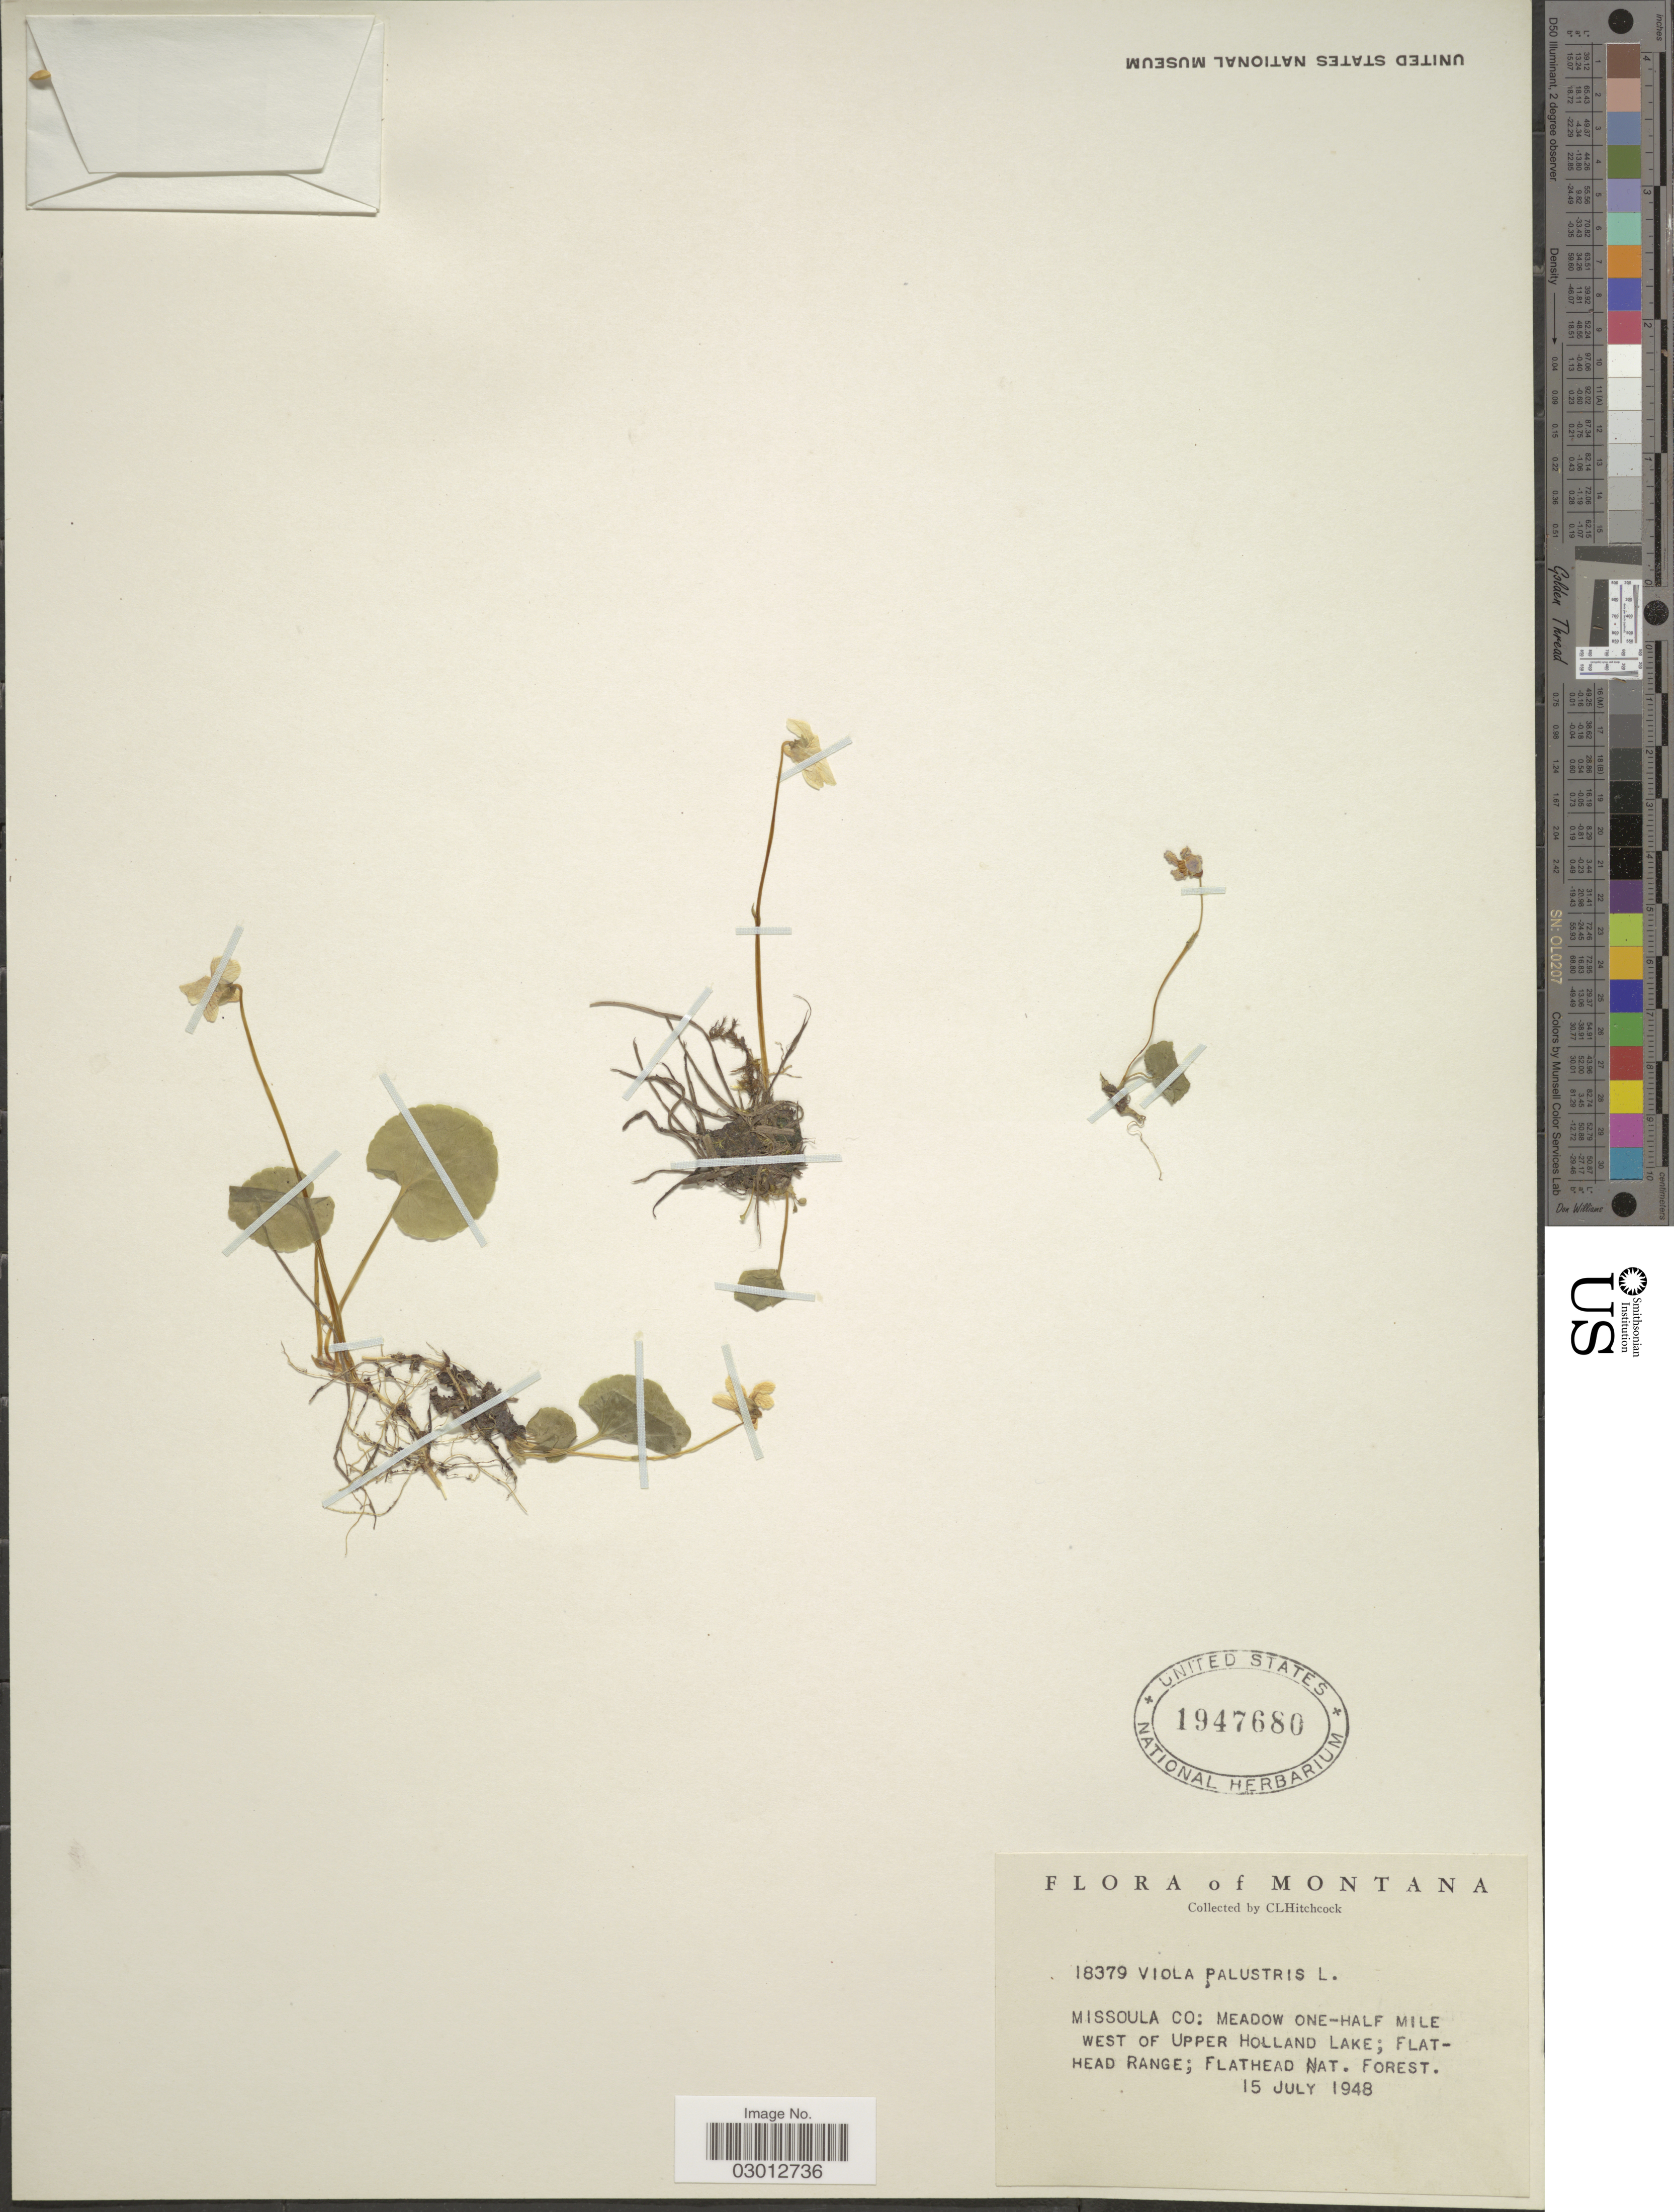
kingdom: Plantae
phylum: Tracheophyta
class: Magnoliopsida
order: Malpighiales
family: Violaceae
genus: Viola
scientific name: Viola palustris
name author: L.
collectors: C. L. Hitchcock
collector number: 18379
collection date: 1948-07-15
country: United States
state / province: Montana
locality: Missoula Co: Meadow One-Half Mile West of Upper Holland Lake; Flathead Range; Flathead Nat. Forest.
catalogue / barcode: US 1947680